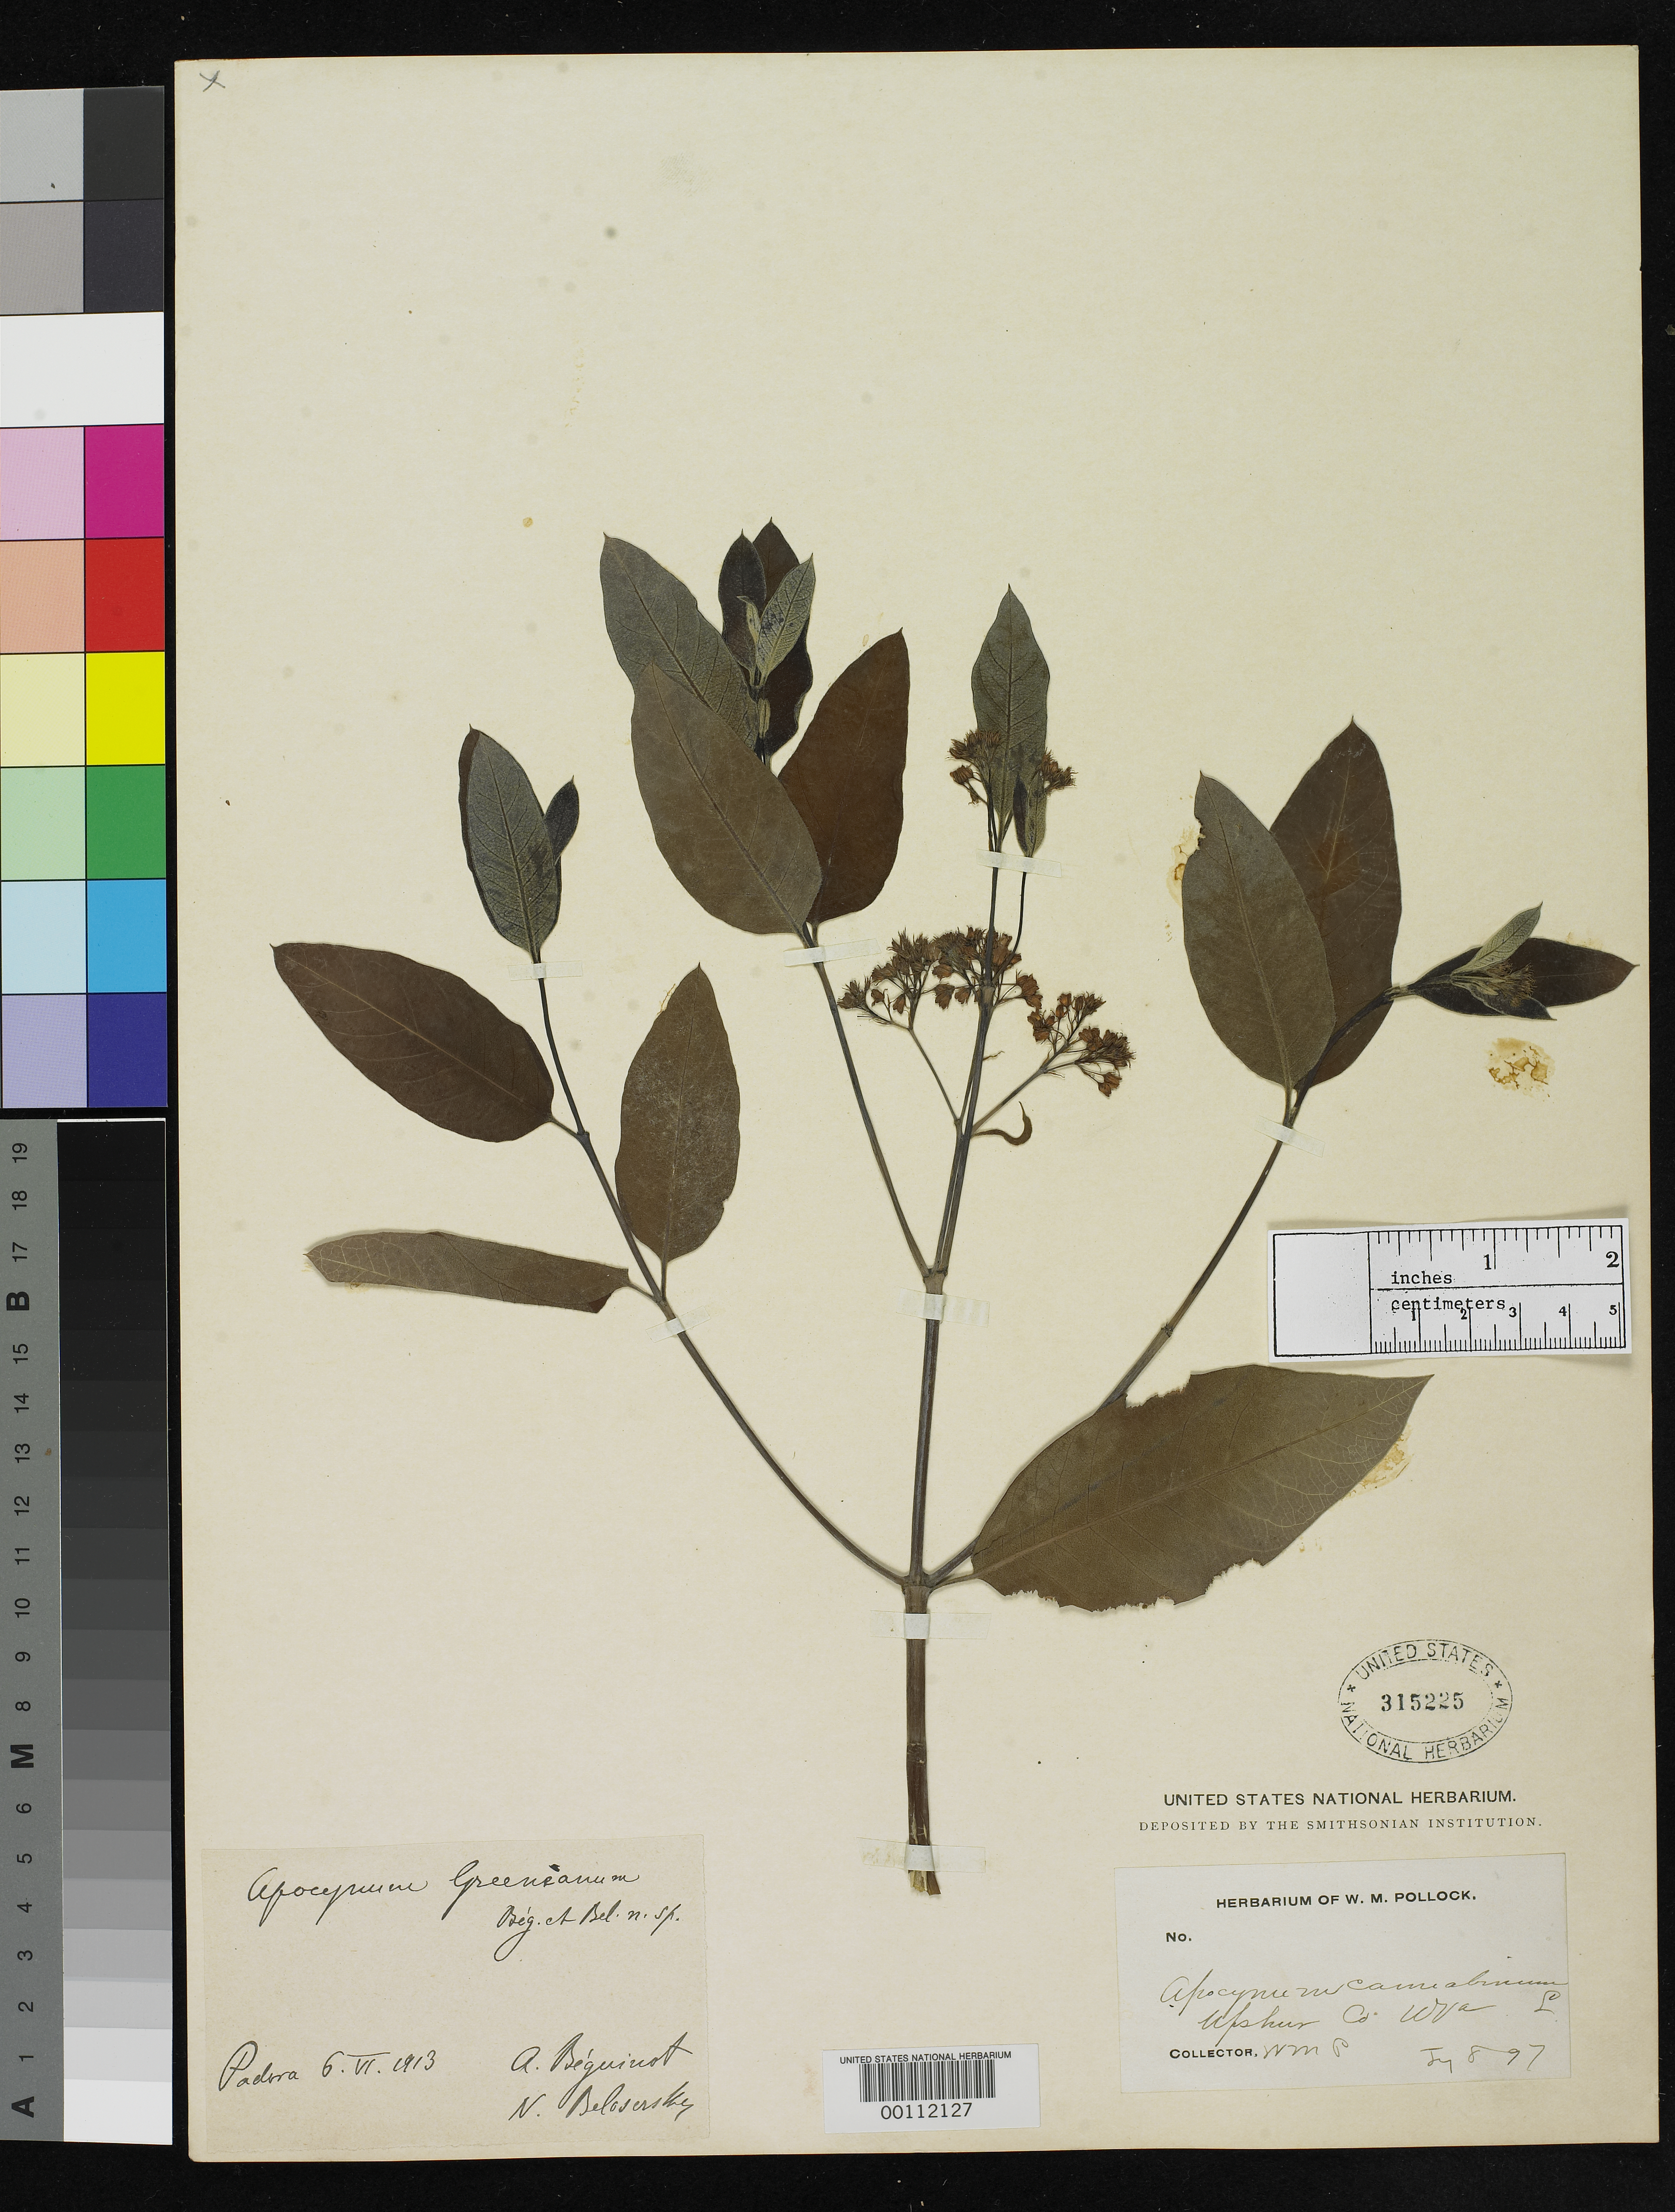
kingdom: Plantae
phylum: Tracheophyta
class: Magnoliopsida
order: Gentianales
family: Apocynaceae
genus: Apocynum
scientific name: Apocynum greeneanum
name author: Bég. & Belosersky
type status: Type Collection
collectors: W. M. Pollock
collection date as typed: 08 Jul 1877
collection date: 1877-07-08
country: United States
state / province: West Virginia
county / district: Upshur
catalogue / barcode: US 315225